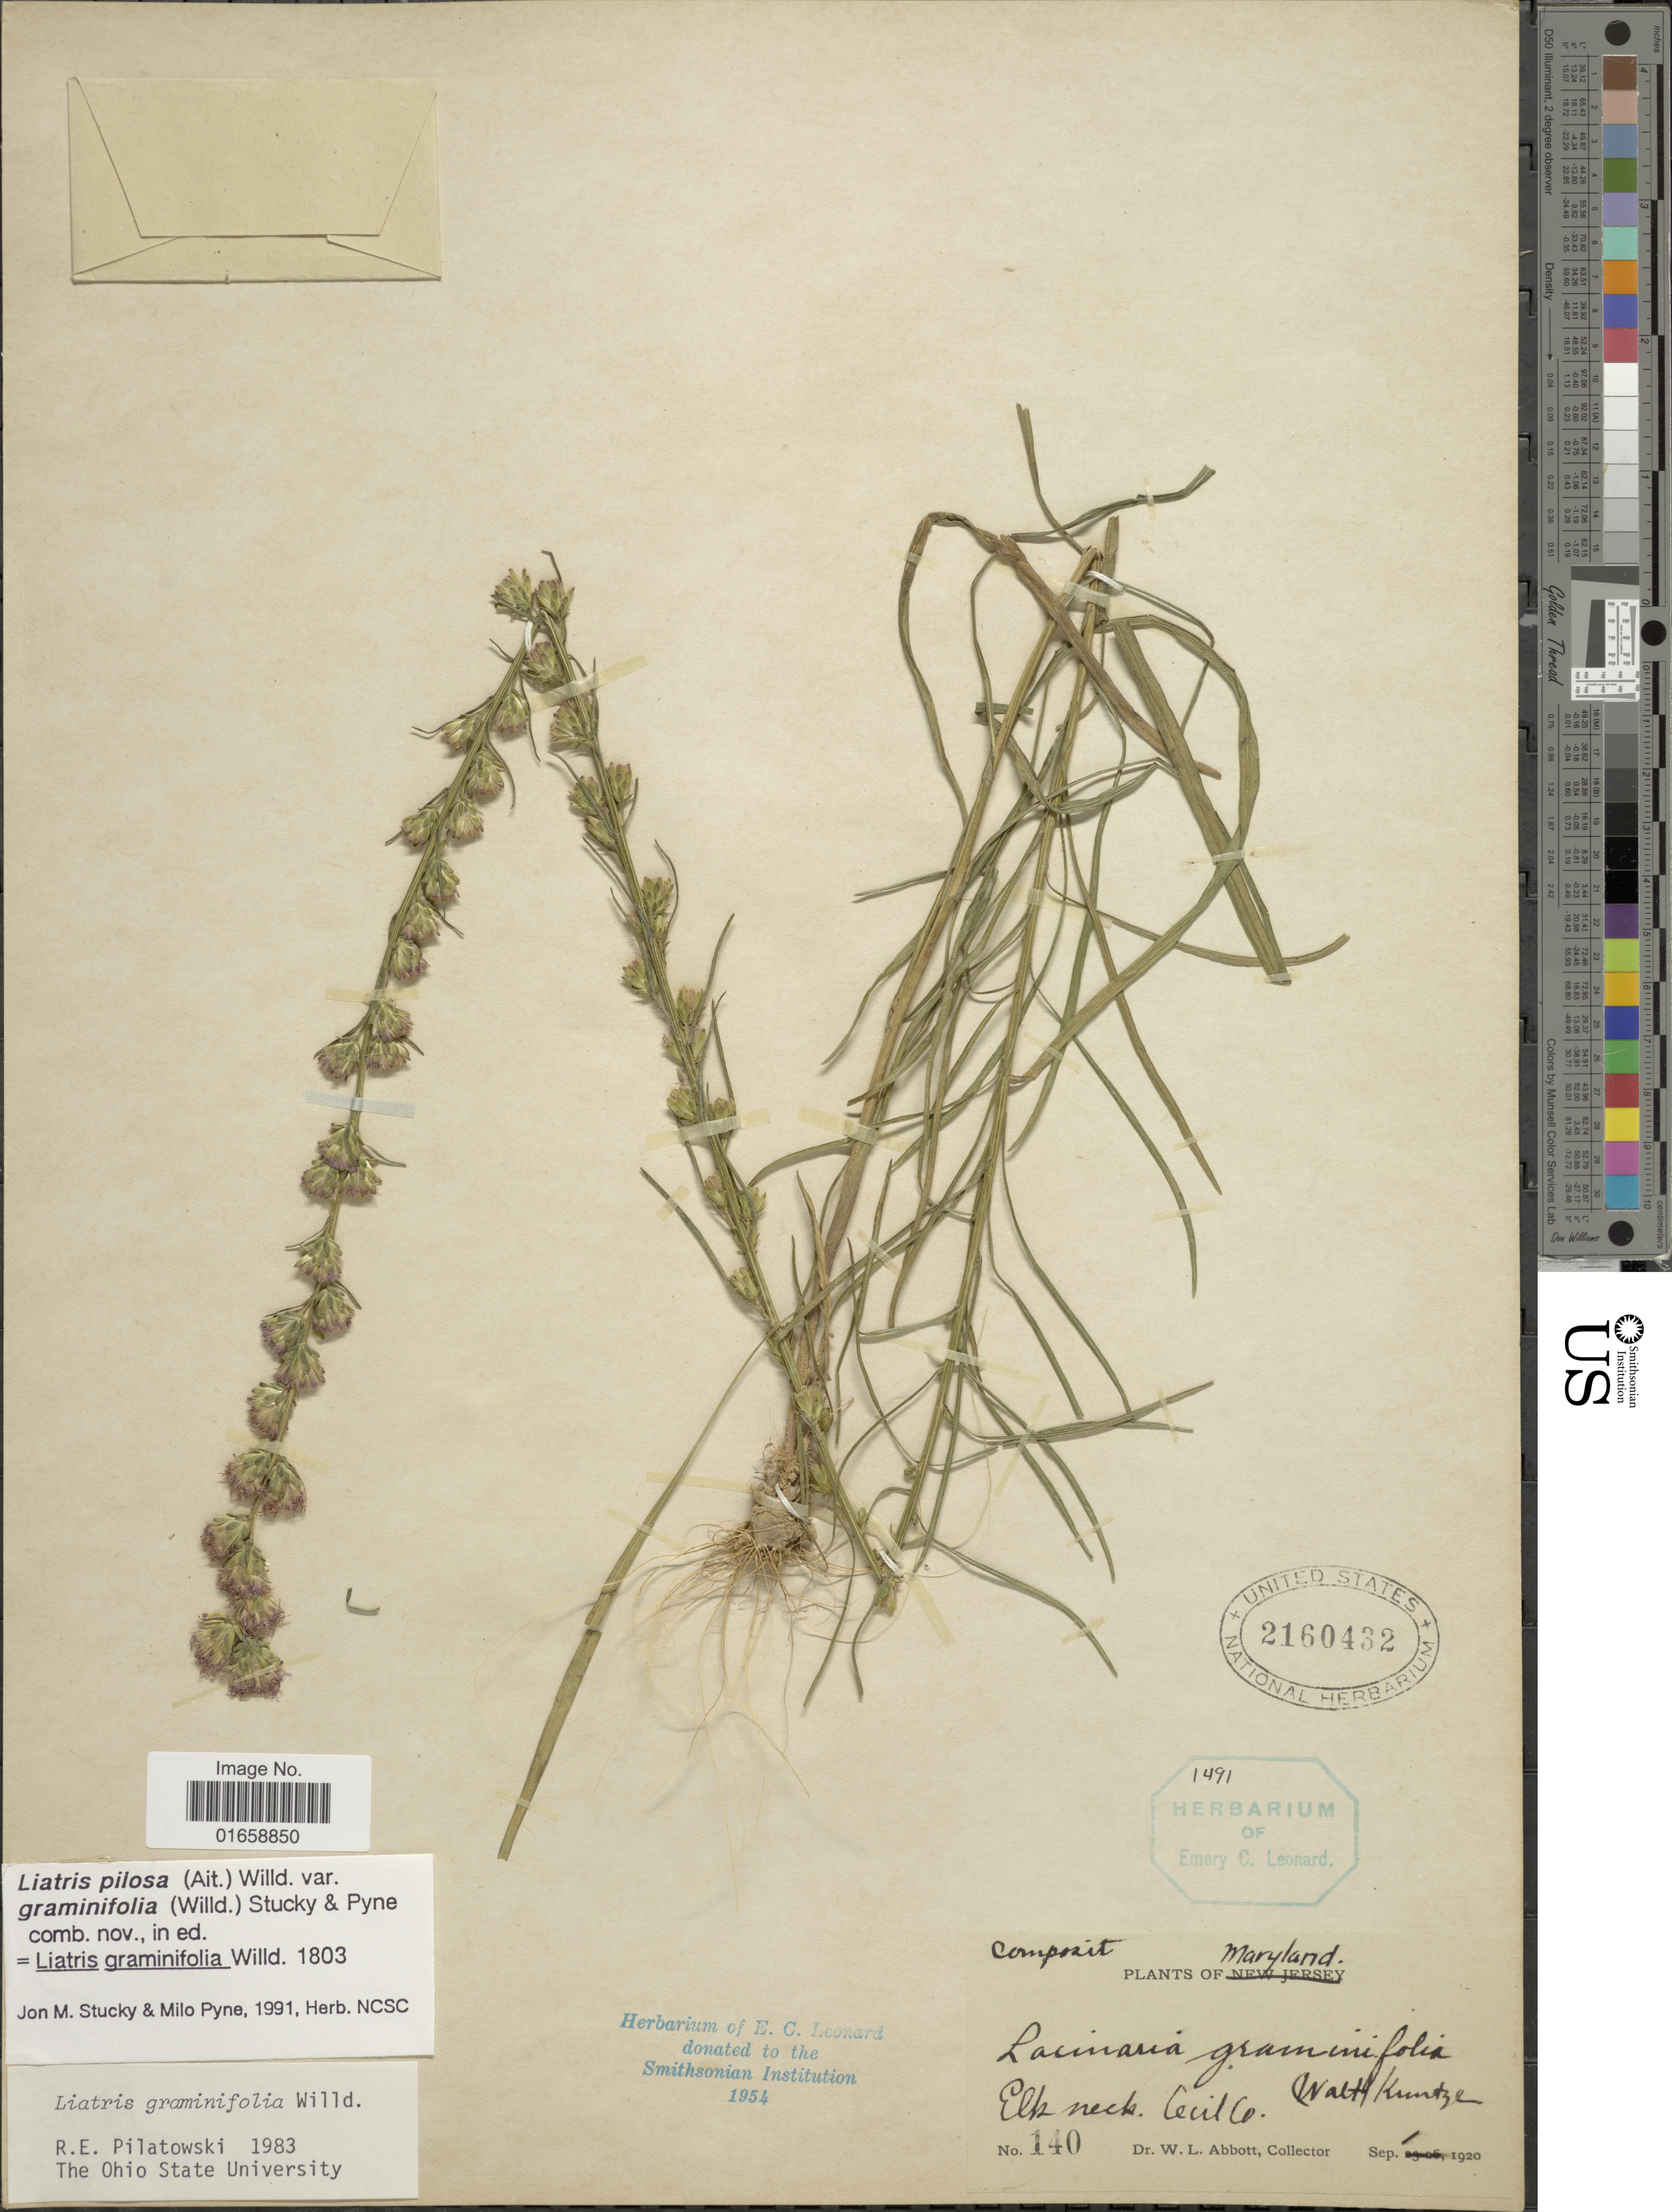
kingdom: Plantae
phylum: Tracheophyta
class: Magnoliopsida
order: Asterales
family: Asteraceae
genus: Liatris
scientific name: Liatris pilosa var. graminifolia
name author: Willd.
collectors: W. L. Abbott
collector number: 140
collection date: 1920-09-01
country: United States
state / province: Maryland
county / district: Cecil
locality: Elk neck Cecil Co.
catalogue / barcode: US 2160432